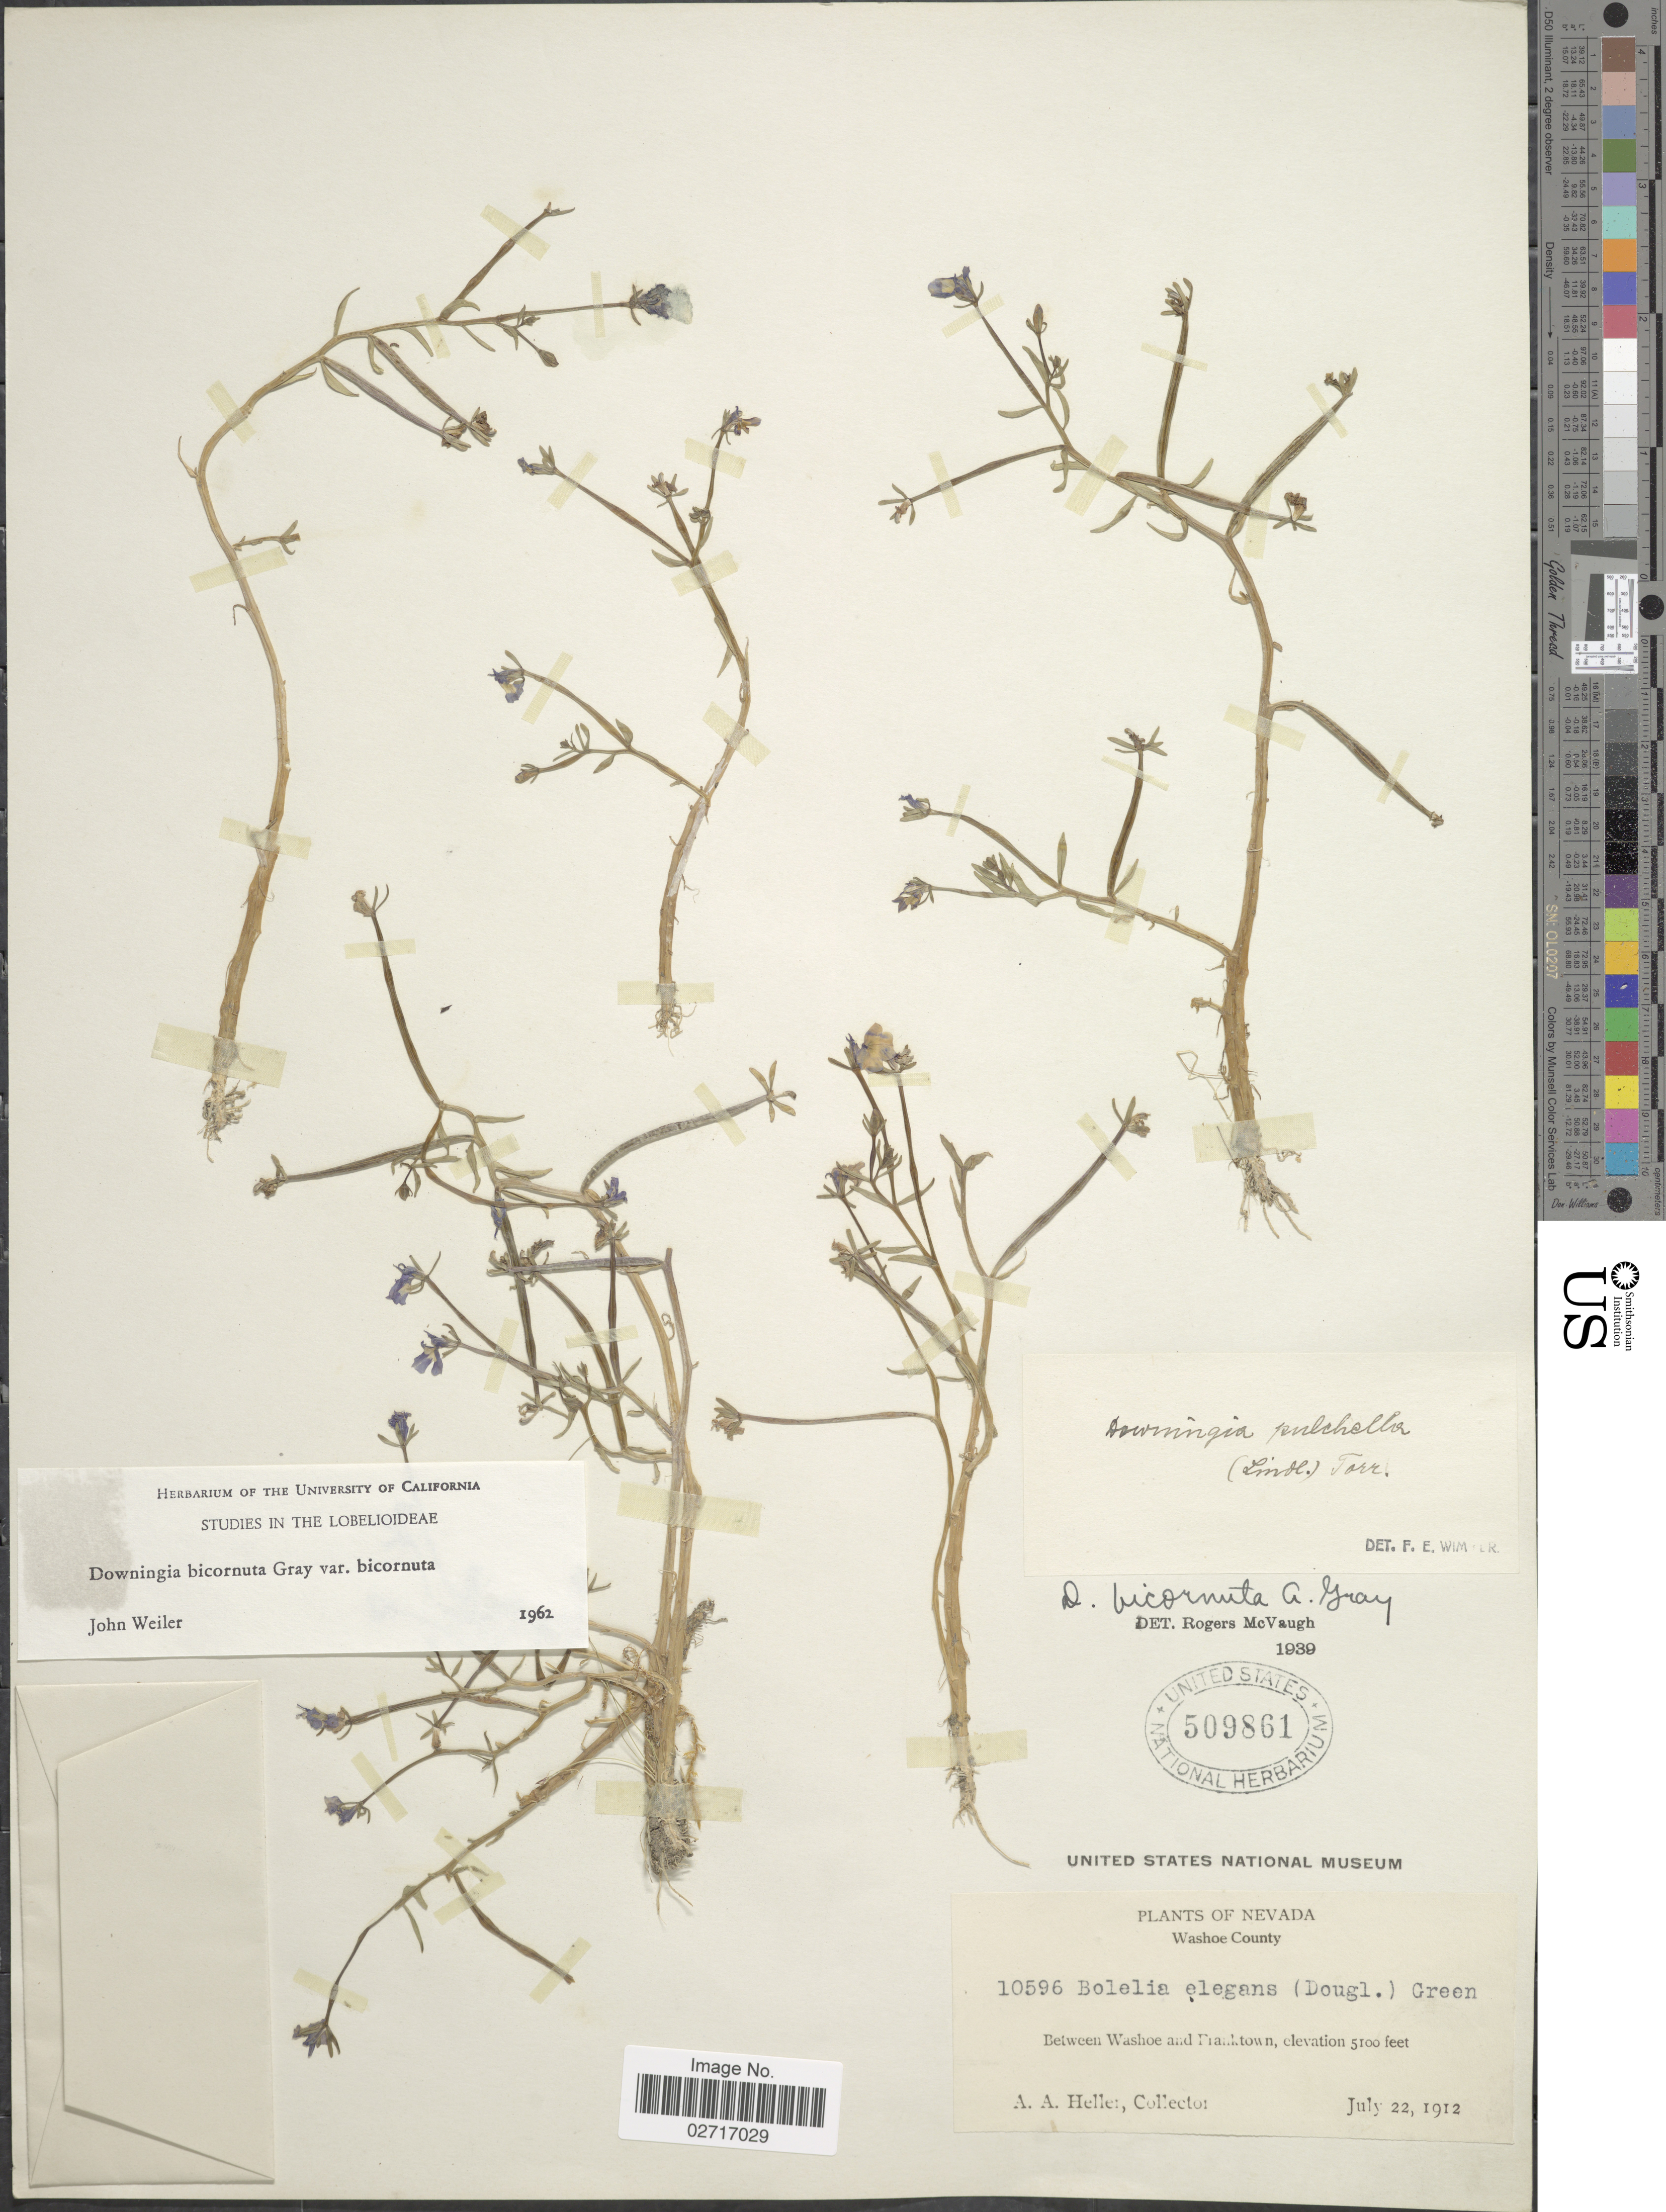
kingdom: Plantae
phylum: Tracheophyta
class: Magnoliopsida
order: Asterales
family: Campanulaceae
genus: Downingia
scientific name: Downingia bicornuta var. bicornuta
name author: A. Gray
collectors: A. A. Heller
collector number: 10596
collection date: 1912-07-22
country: United States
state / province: Nevada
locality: Washoe County. Between Washoe and Franktown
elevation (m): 1554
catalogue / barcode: US 509861